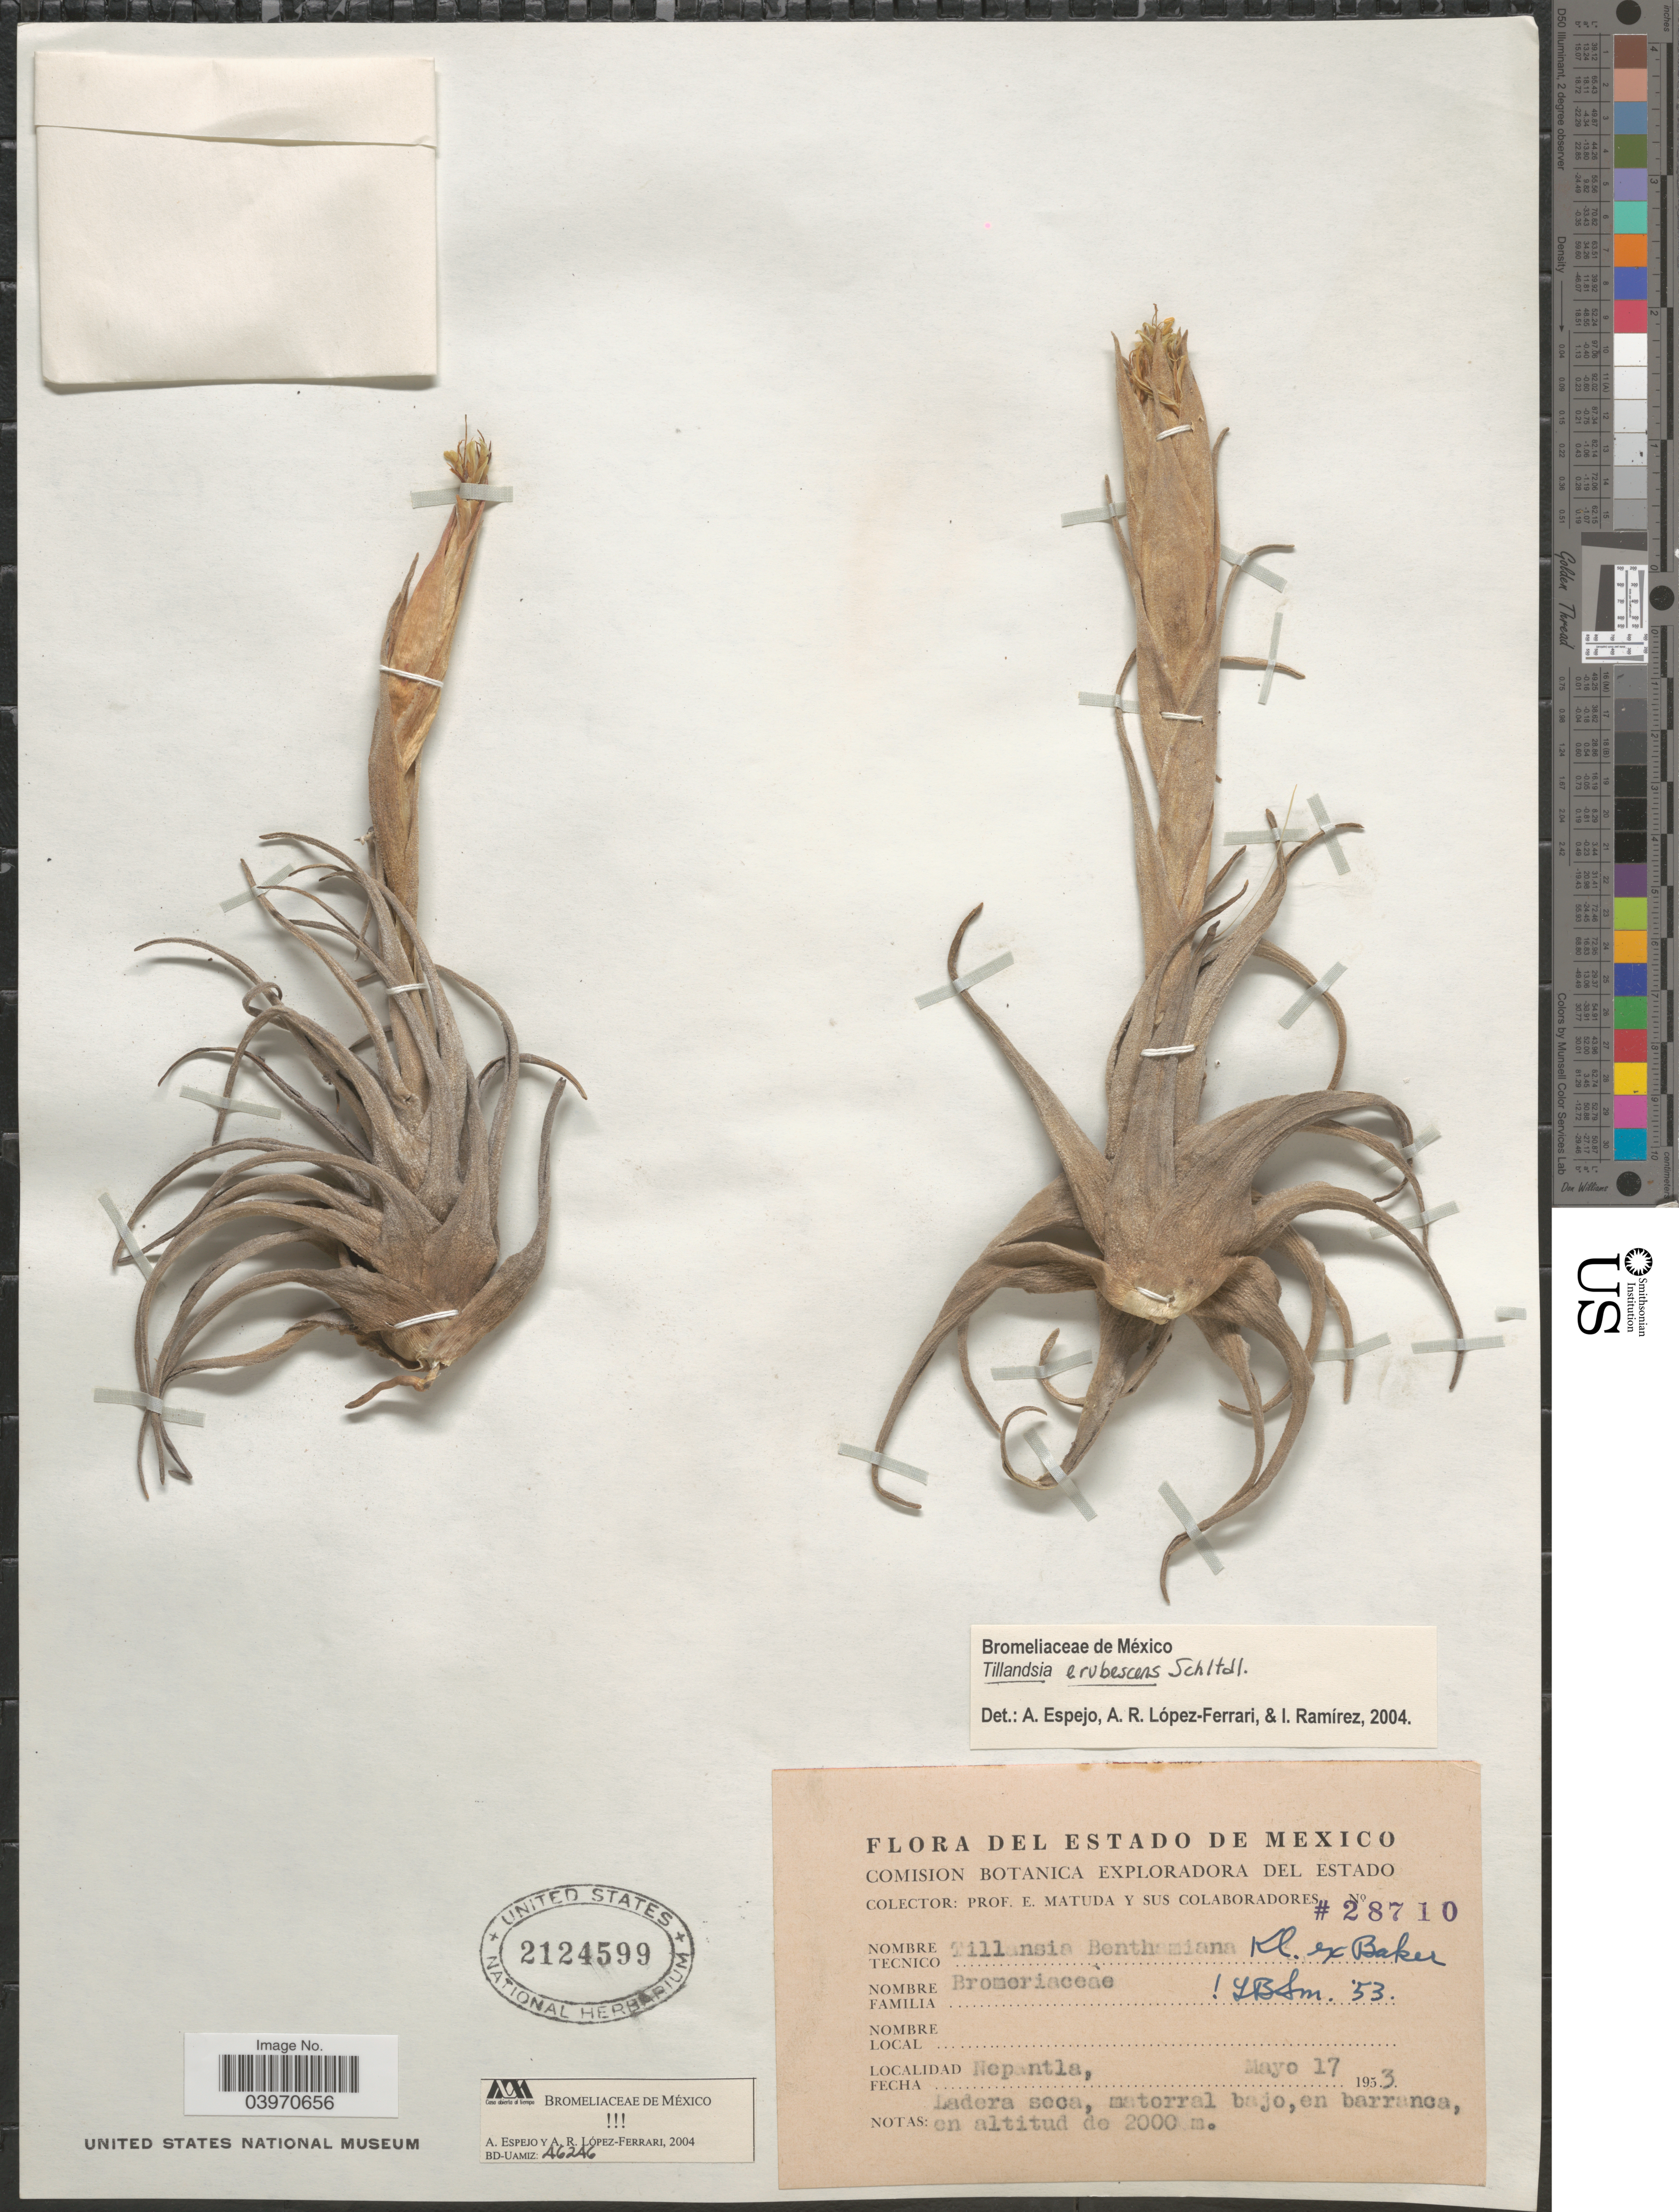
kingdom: Plantae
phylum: Tracheophyta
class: Liliopsida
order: Poales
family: Bromeliaceae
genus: Tillandsia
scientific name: Tillandsia erubescens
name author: Schltdl.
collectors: E. Matuda & Sus Colaboradores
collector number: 28710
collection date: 1953-05-17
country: Mexico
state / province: México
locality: Nepantla, en barranca.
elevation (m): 2000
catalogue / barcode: US 2124599